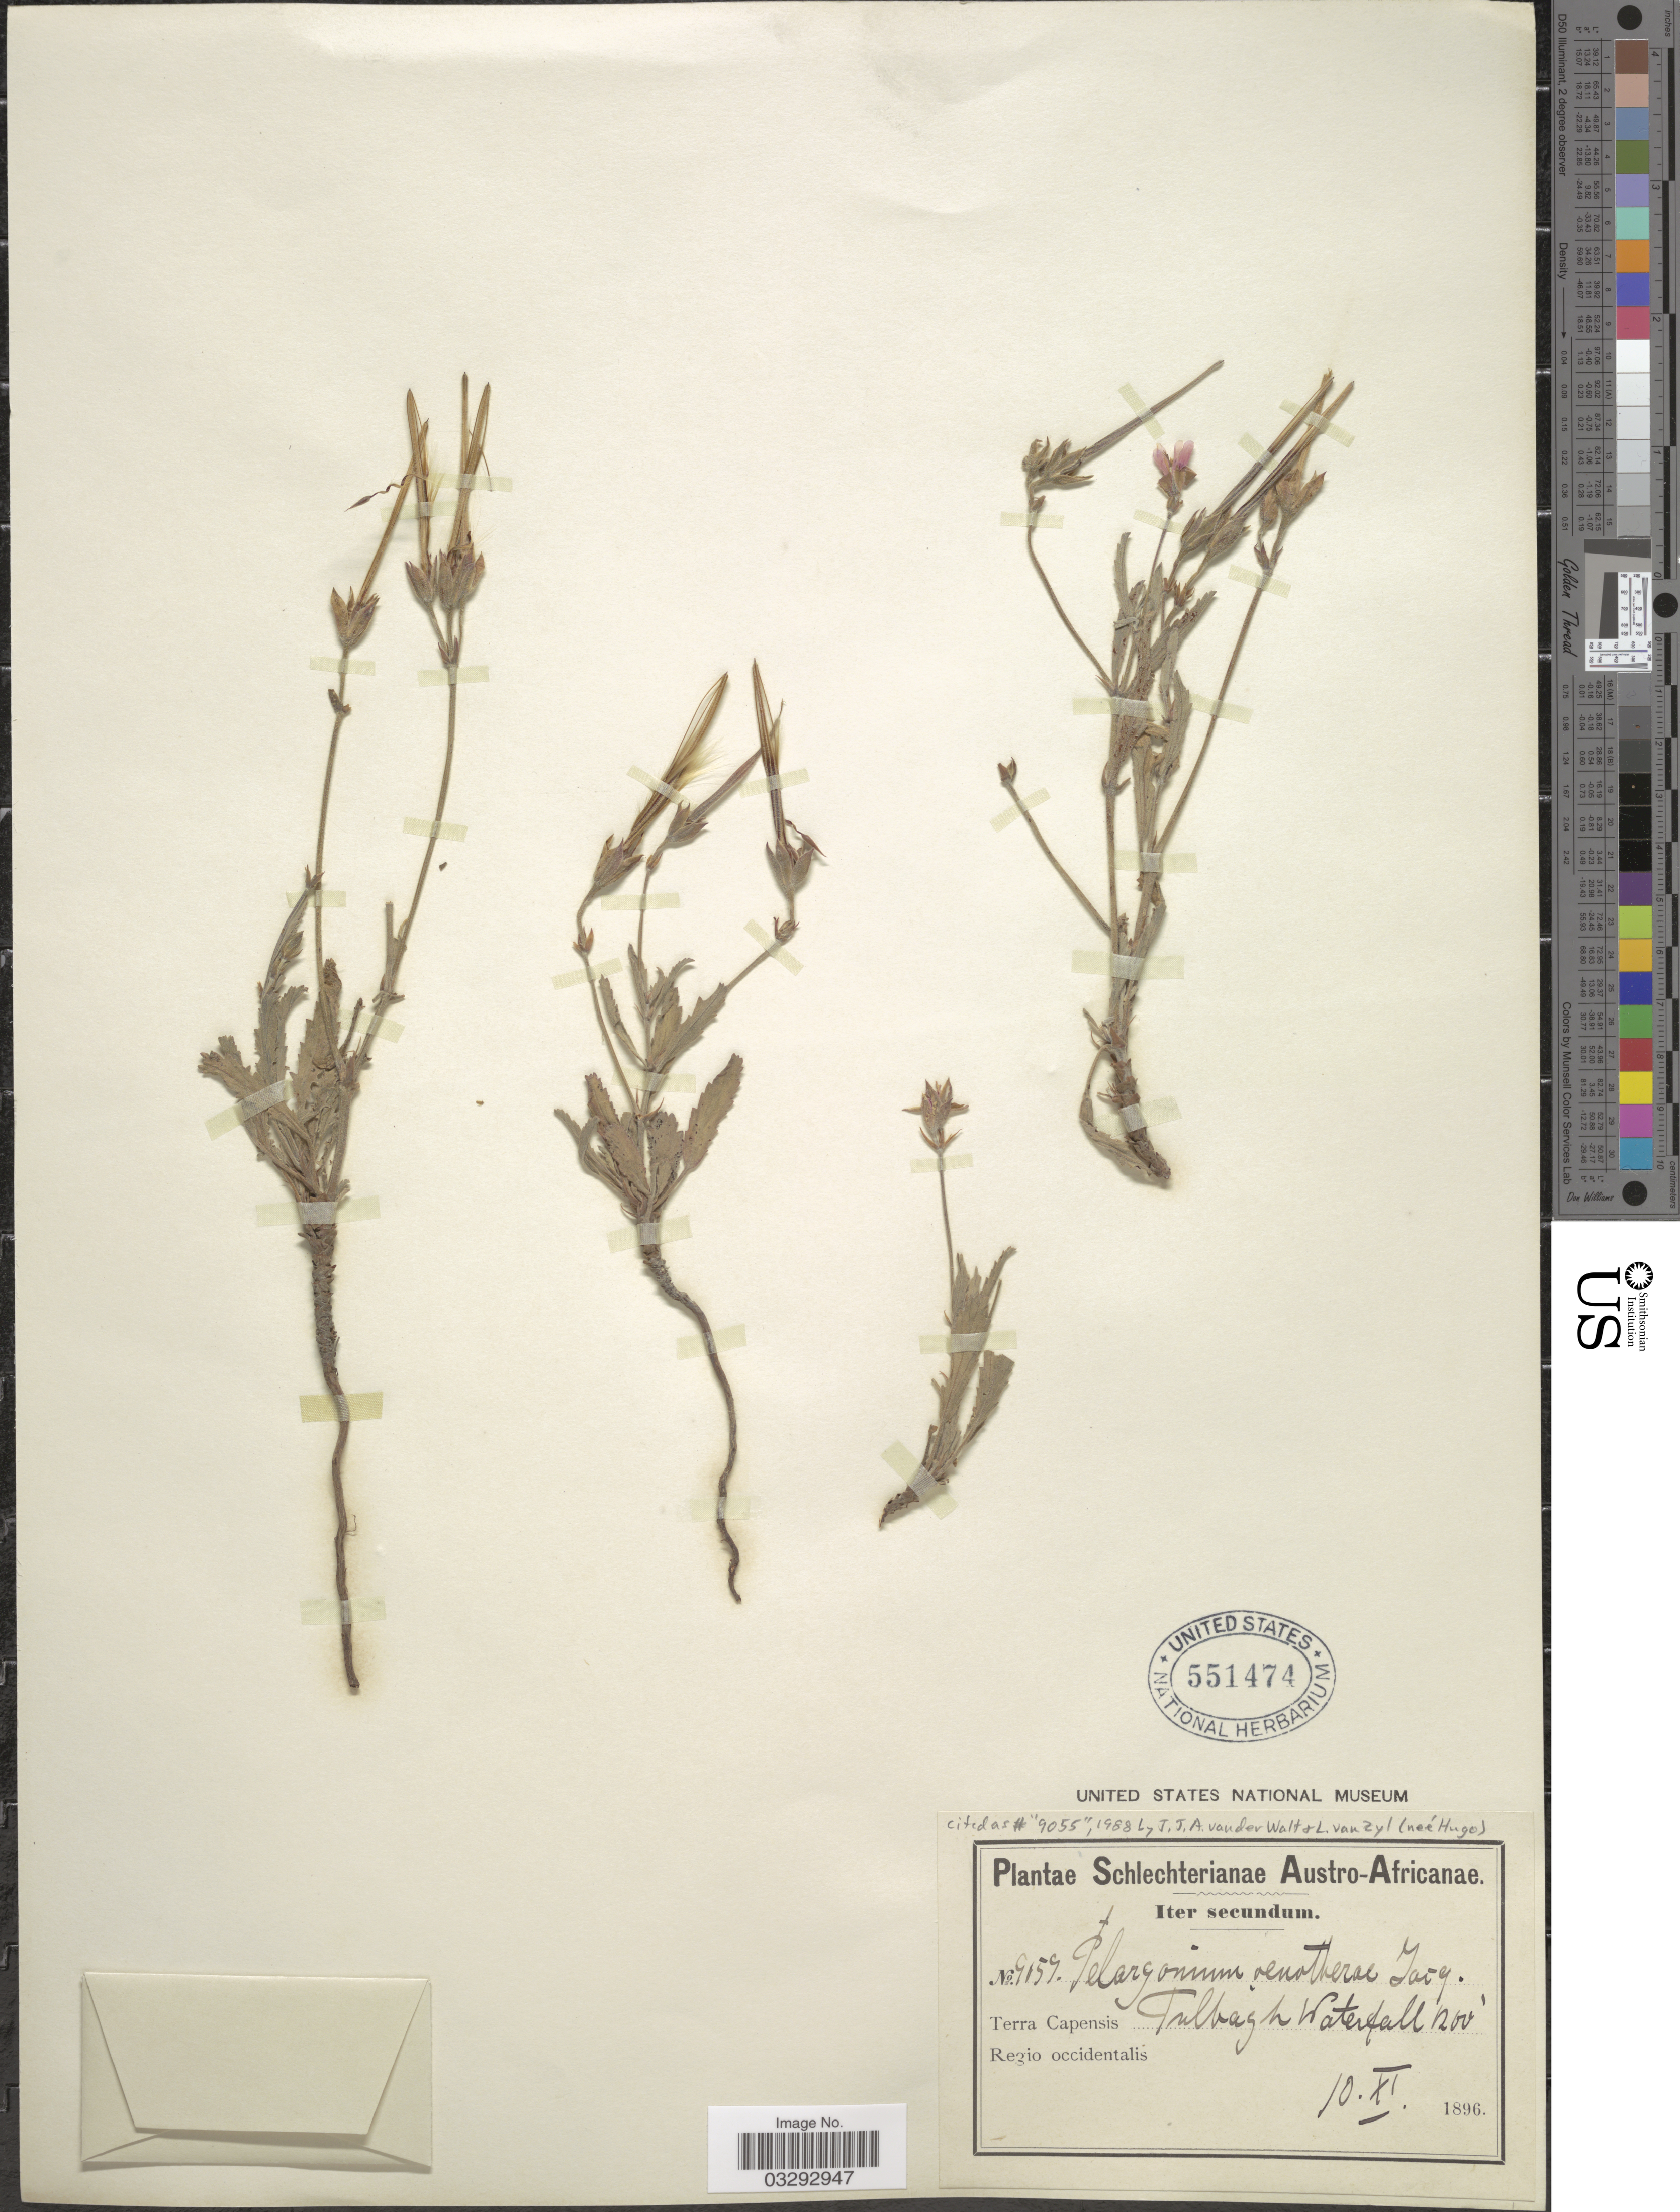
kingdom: Plantae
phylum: Tracheophyta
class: Magnoliopsida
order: Geraniales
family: Geraniaceae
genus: Pelargonium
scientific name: Pelargonium oenothera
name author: Jacq.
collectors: Schlechter, --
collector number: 9159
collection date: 1896-11-10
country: South Africa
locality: Austro-Africanae, Tulbagh Waterfall, Regio occidentalis.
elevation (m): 366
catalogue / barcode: US 551474